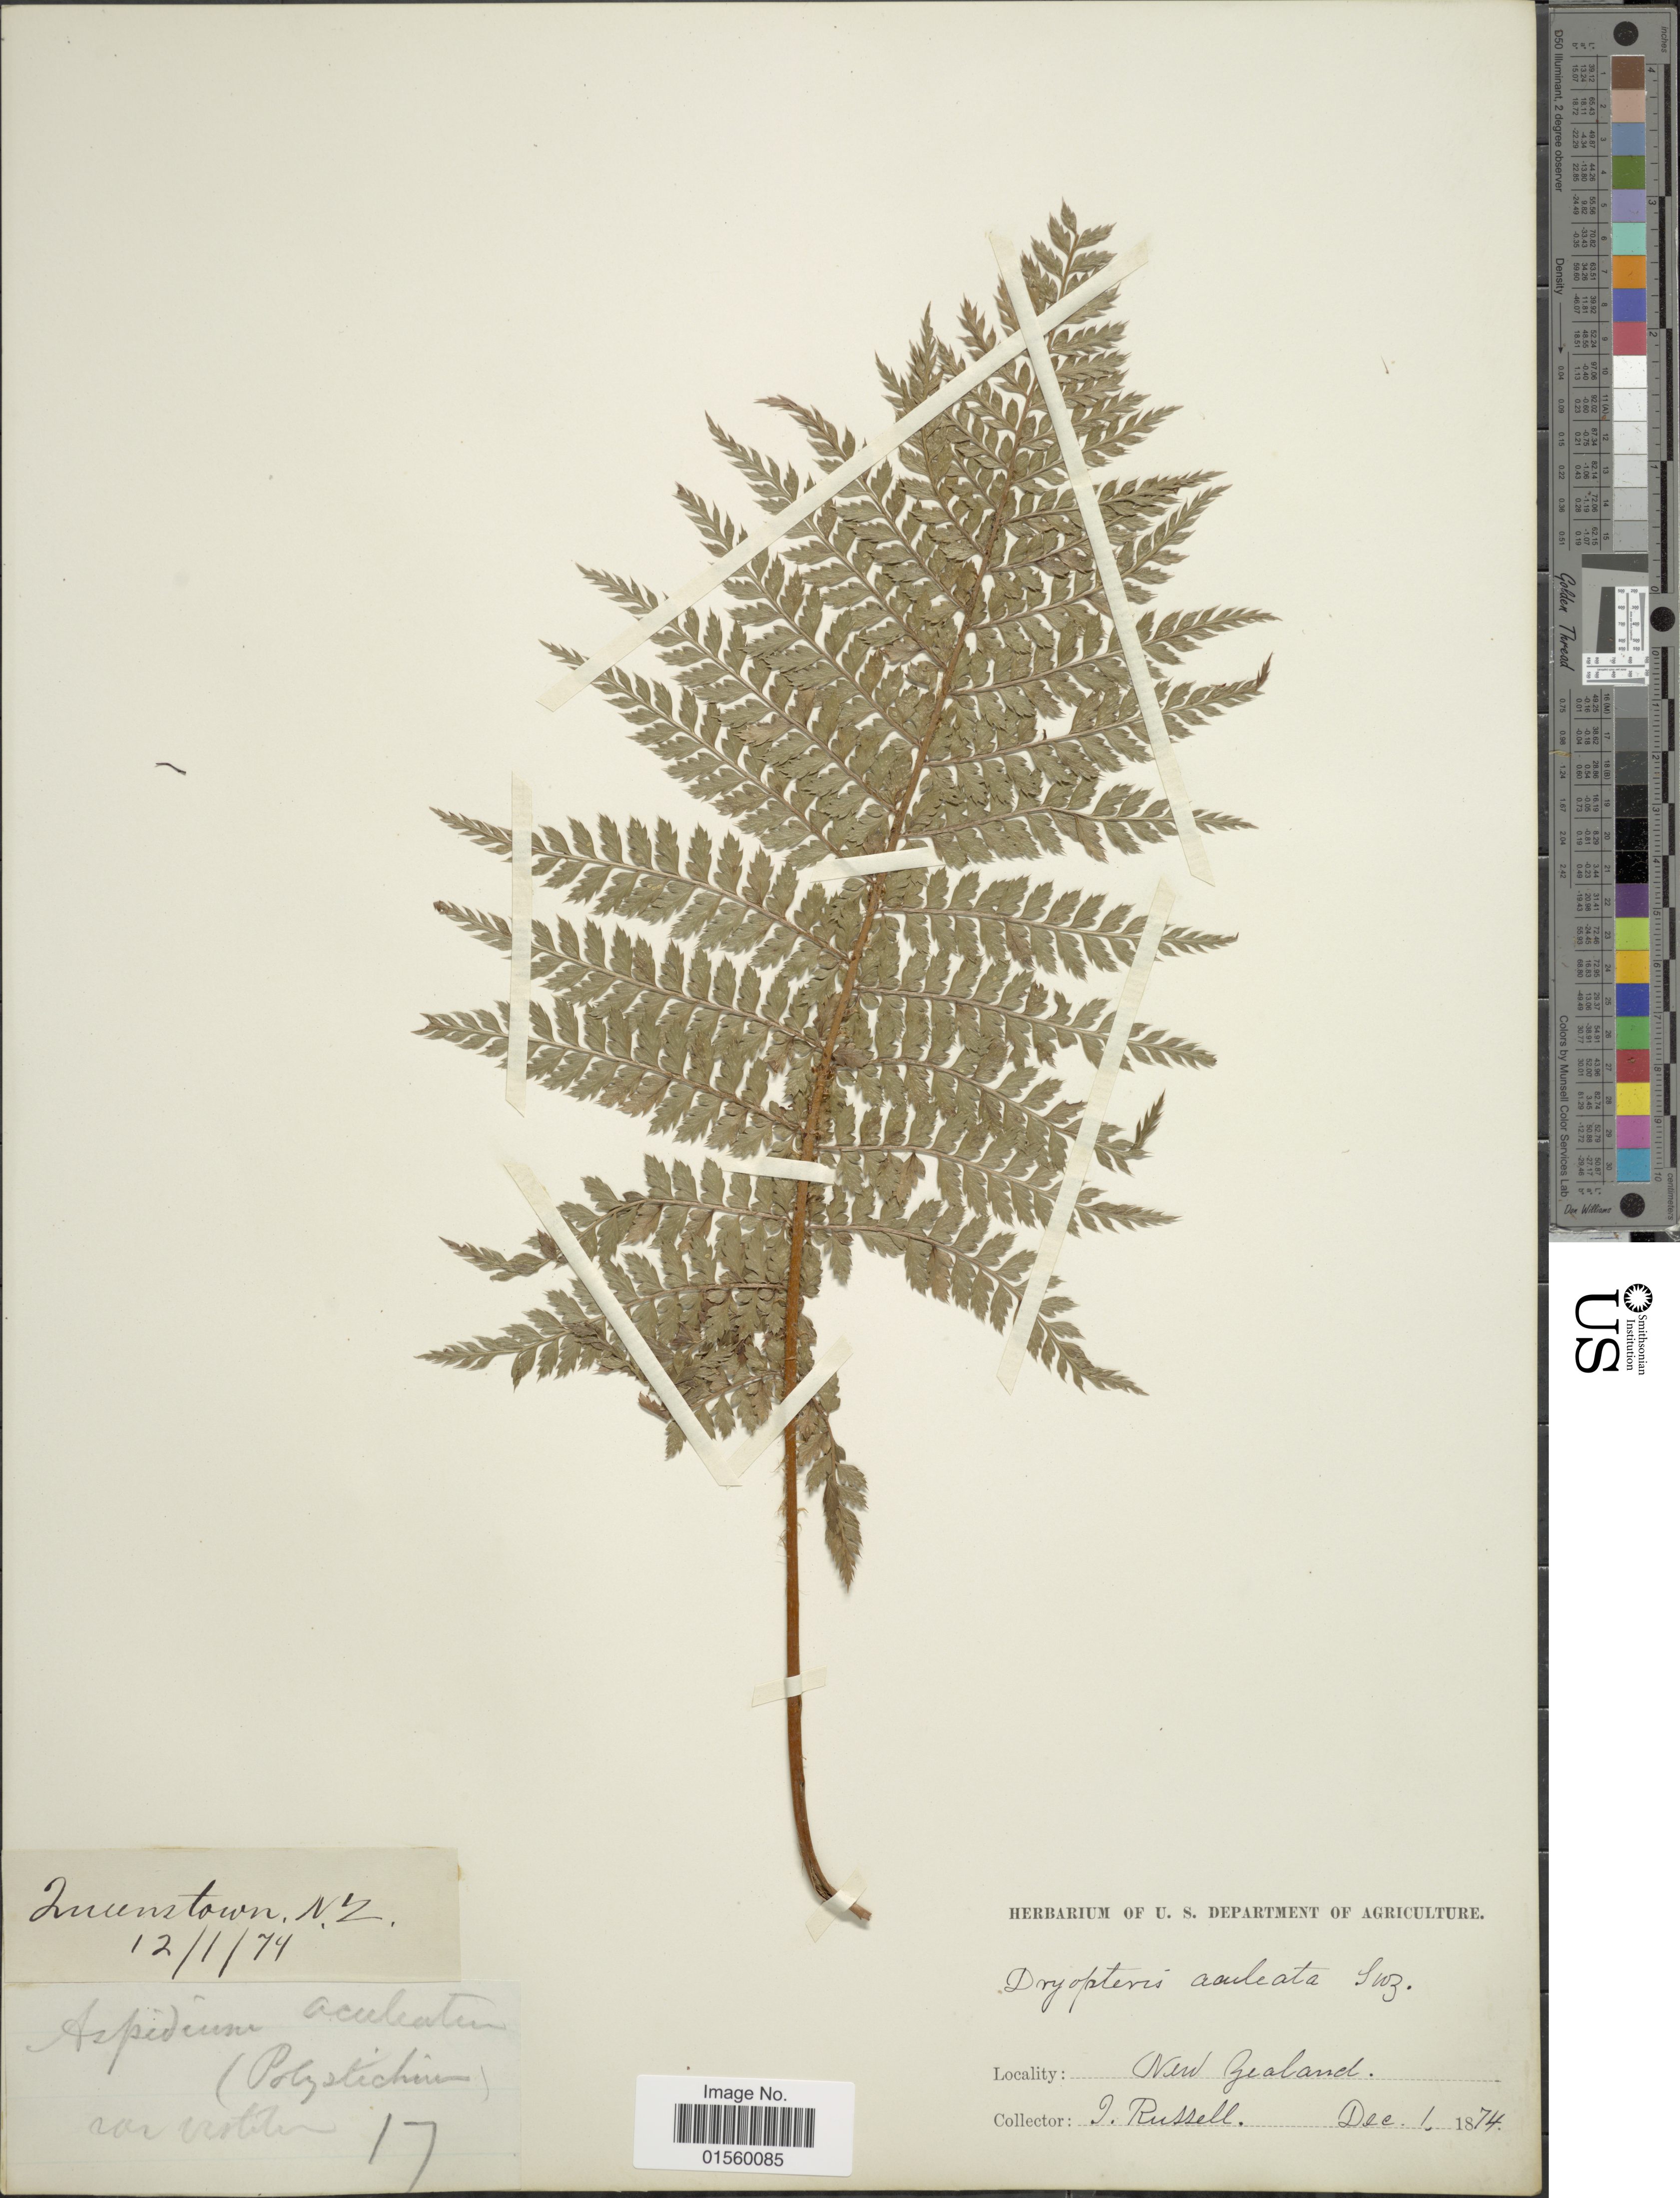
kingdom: Plantae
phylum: Tracheophyta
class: Polypodiopsida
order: Polypodiales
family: Dryopteridaceae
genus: Polystichum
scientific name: Polystichum vestitum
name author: (Sw.) C. Presl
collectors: J. Russell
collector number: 17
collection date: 1874-12-01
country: New Zealand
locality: Queenstown, N.Z.